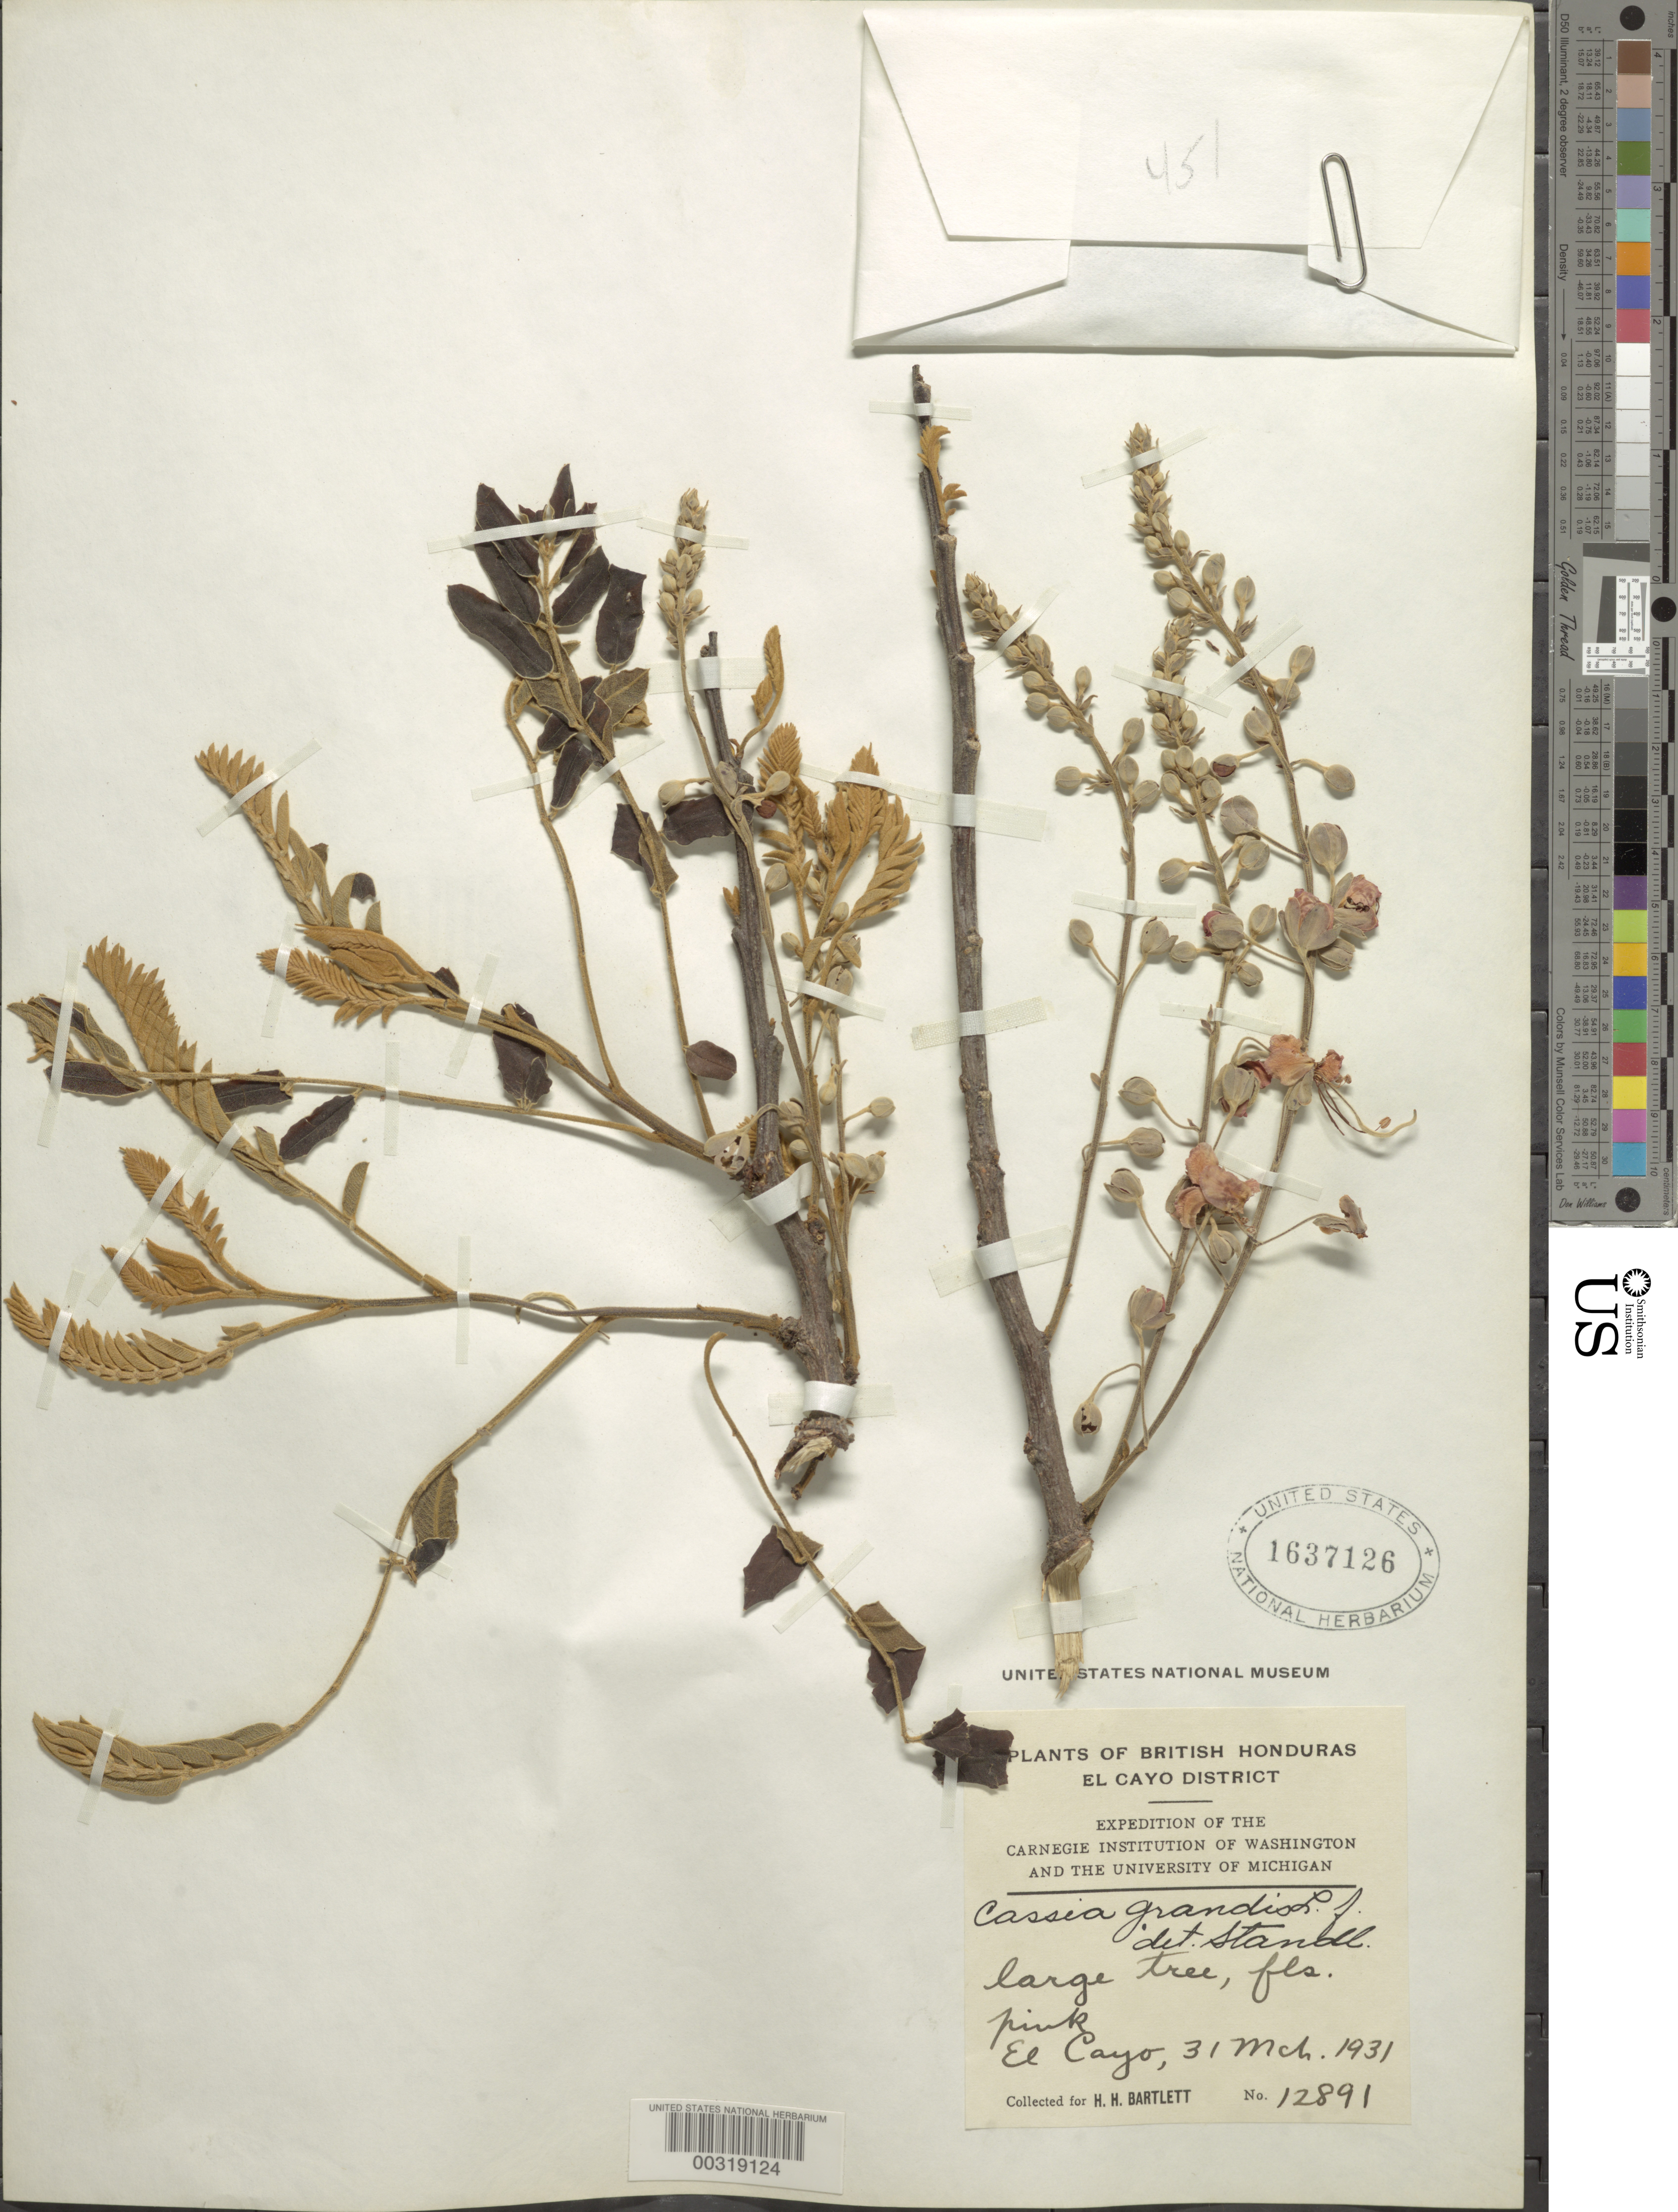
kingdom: Plantae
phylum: Tracheophyta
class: Magnoliopsida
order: Fabales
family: Fabaceae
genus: Cassia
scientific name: Cassia grandis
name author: L. f.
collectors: H. H. Bartlett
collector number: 12891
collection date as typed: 31 Mar 1931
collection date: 1931-03-31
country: Belize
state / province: Cayo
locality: San Ignacio (El Cayo)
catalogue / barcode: US 1637126